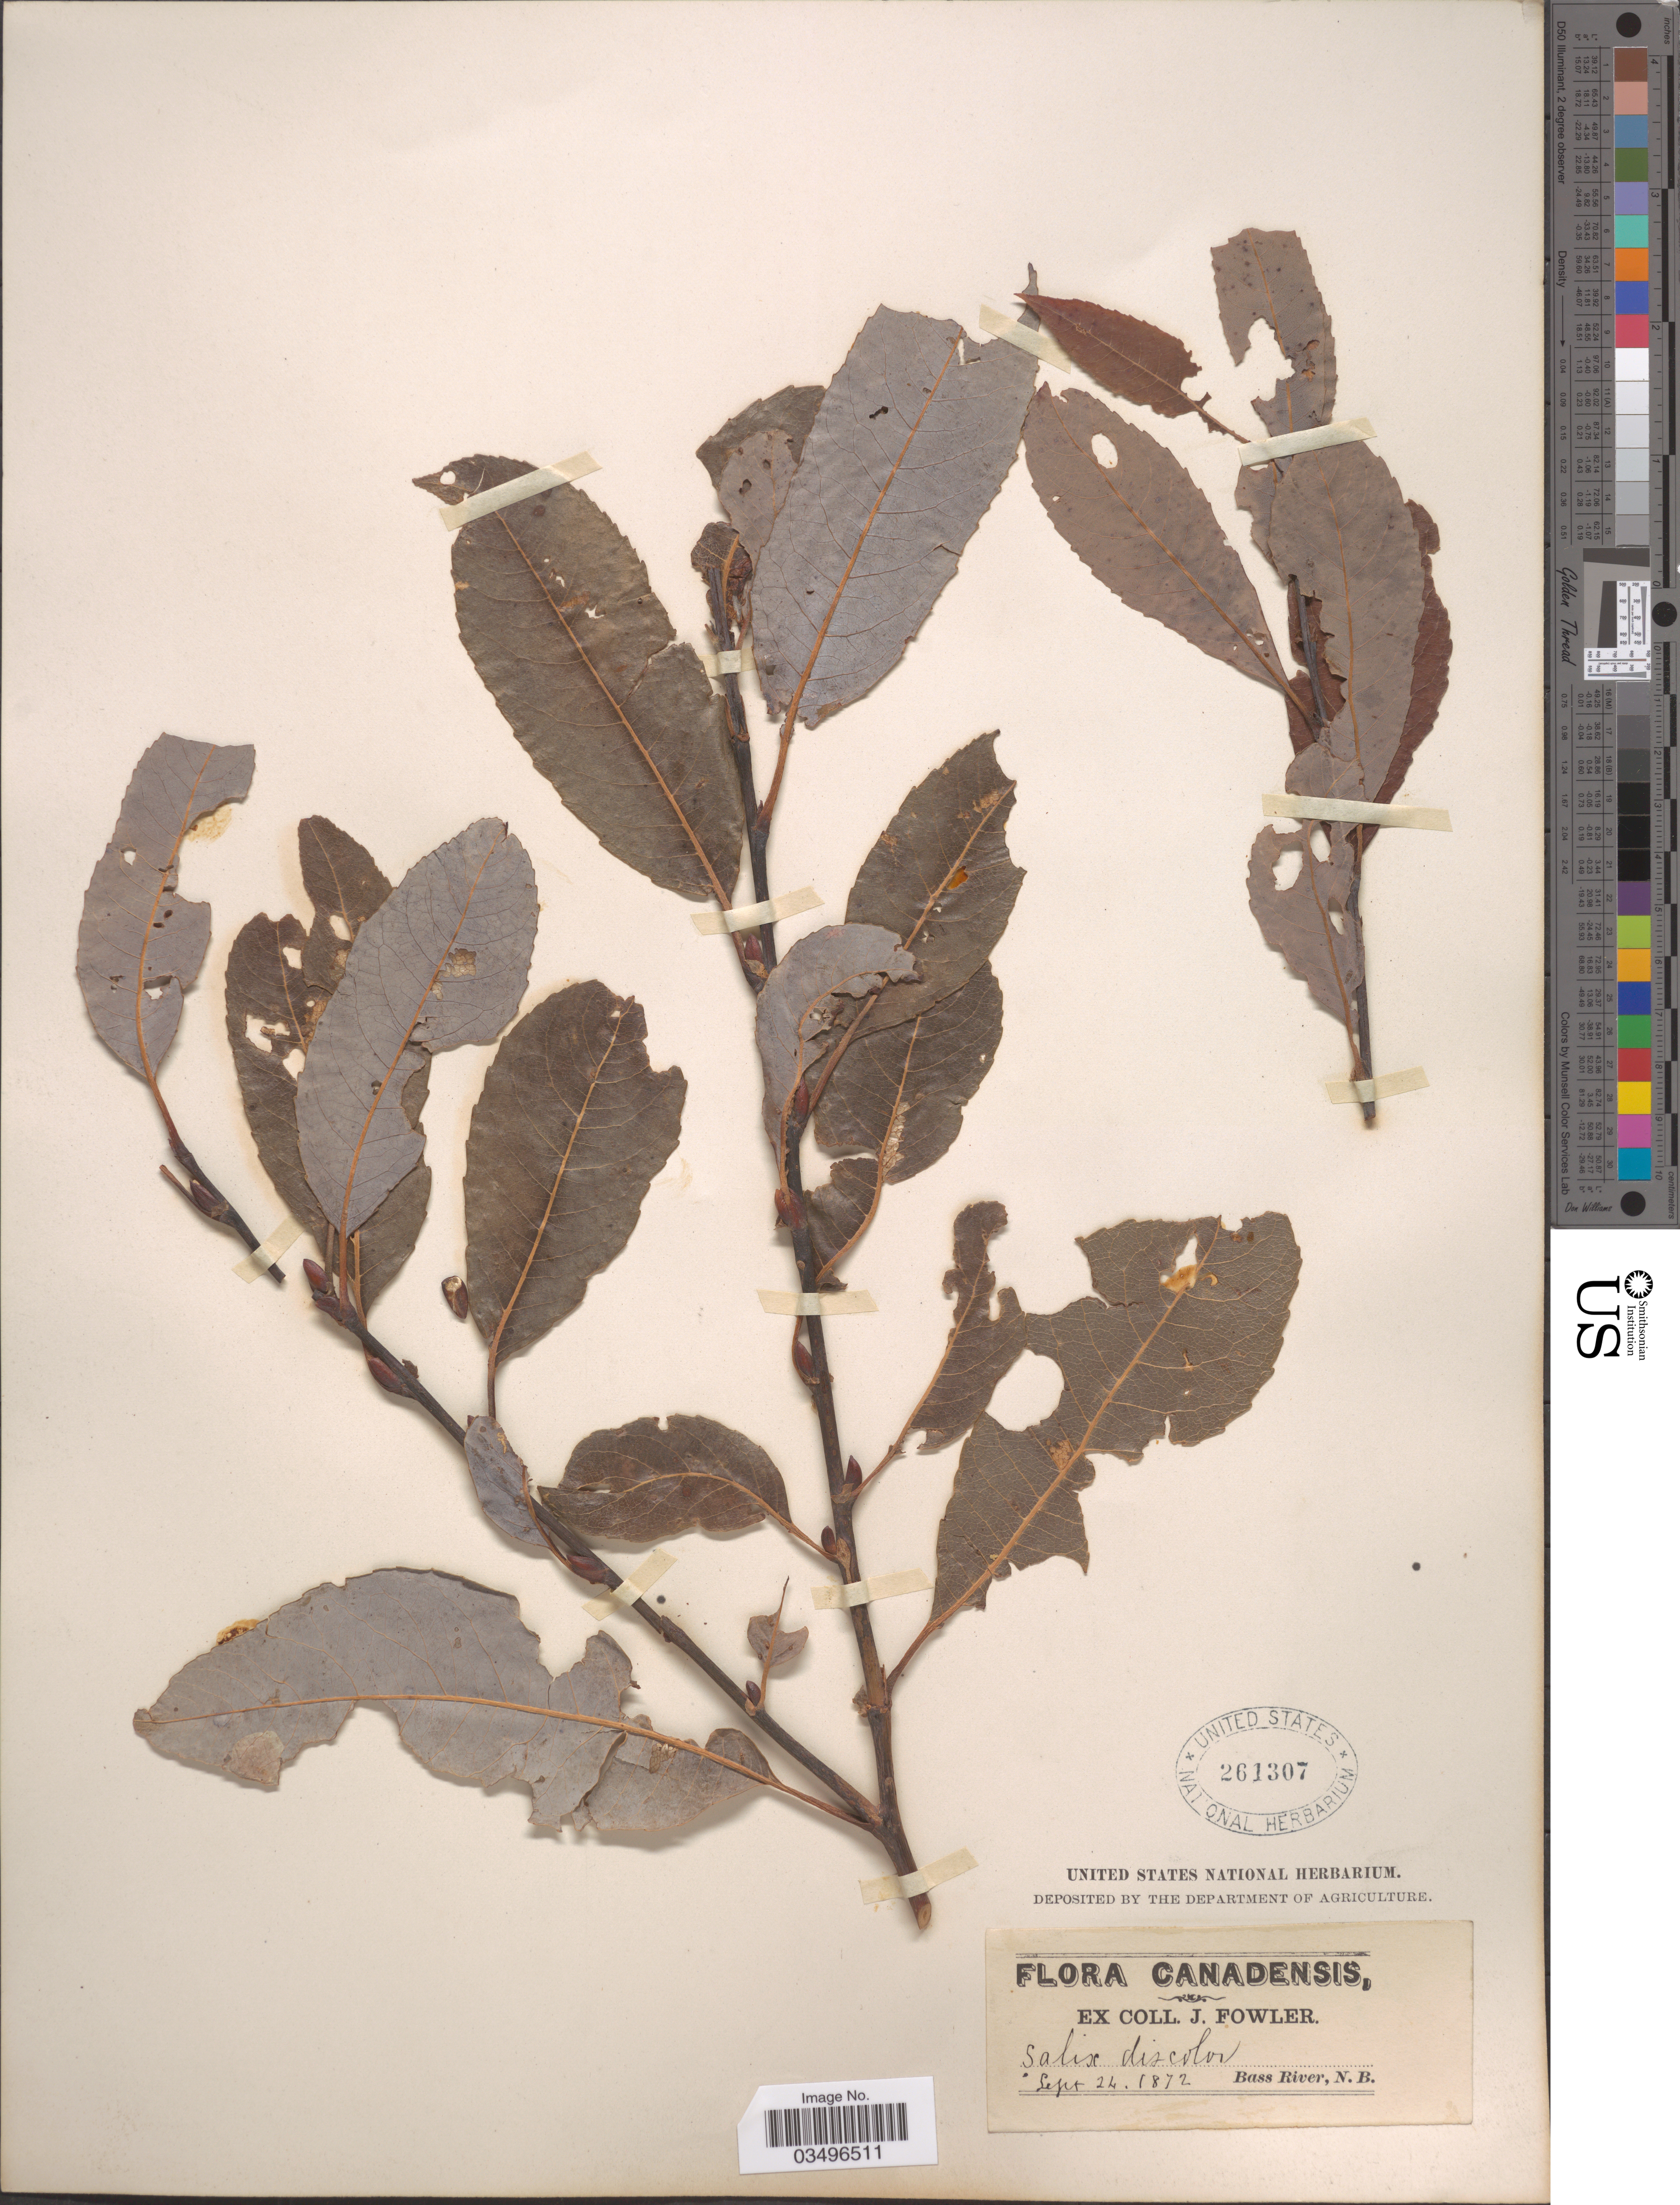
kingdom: Plantae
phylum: Tracheophyta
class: Magnoliopsida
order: Malpighiales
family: Salicaceae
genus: Salix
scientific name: Salix discolor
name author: Muhl.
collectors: J. Fowler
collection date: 1872-09-24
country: Canada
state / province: New Brunswick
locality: Bass River.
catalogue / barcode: US 261307